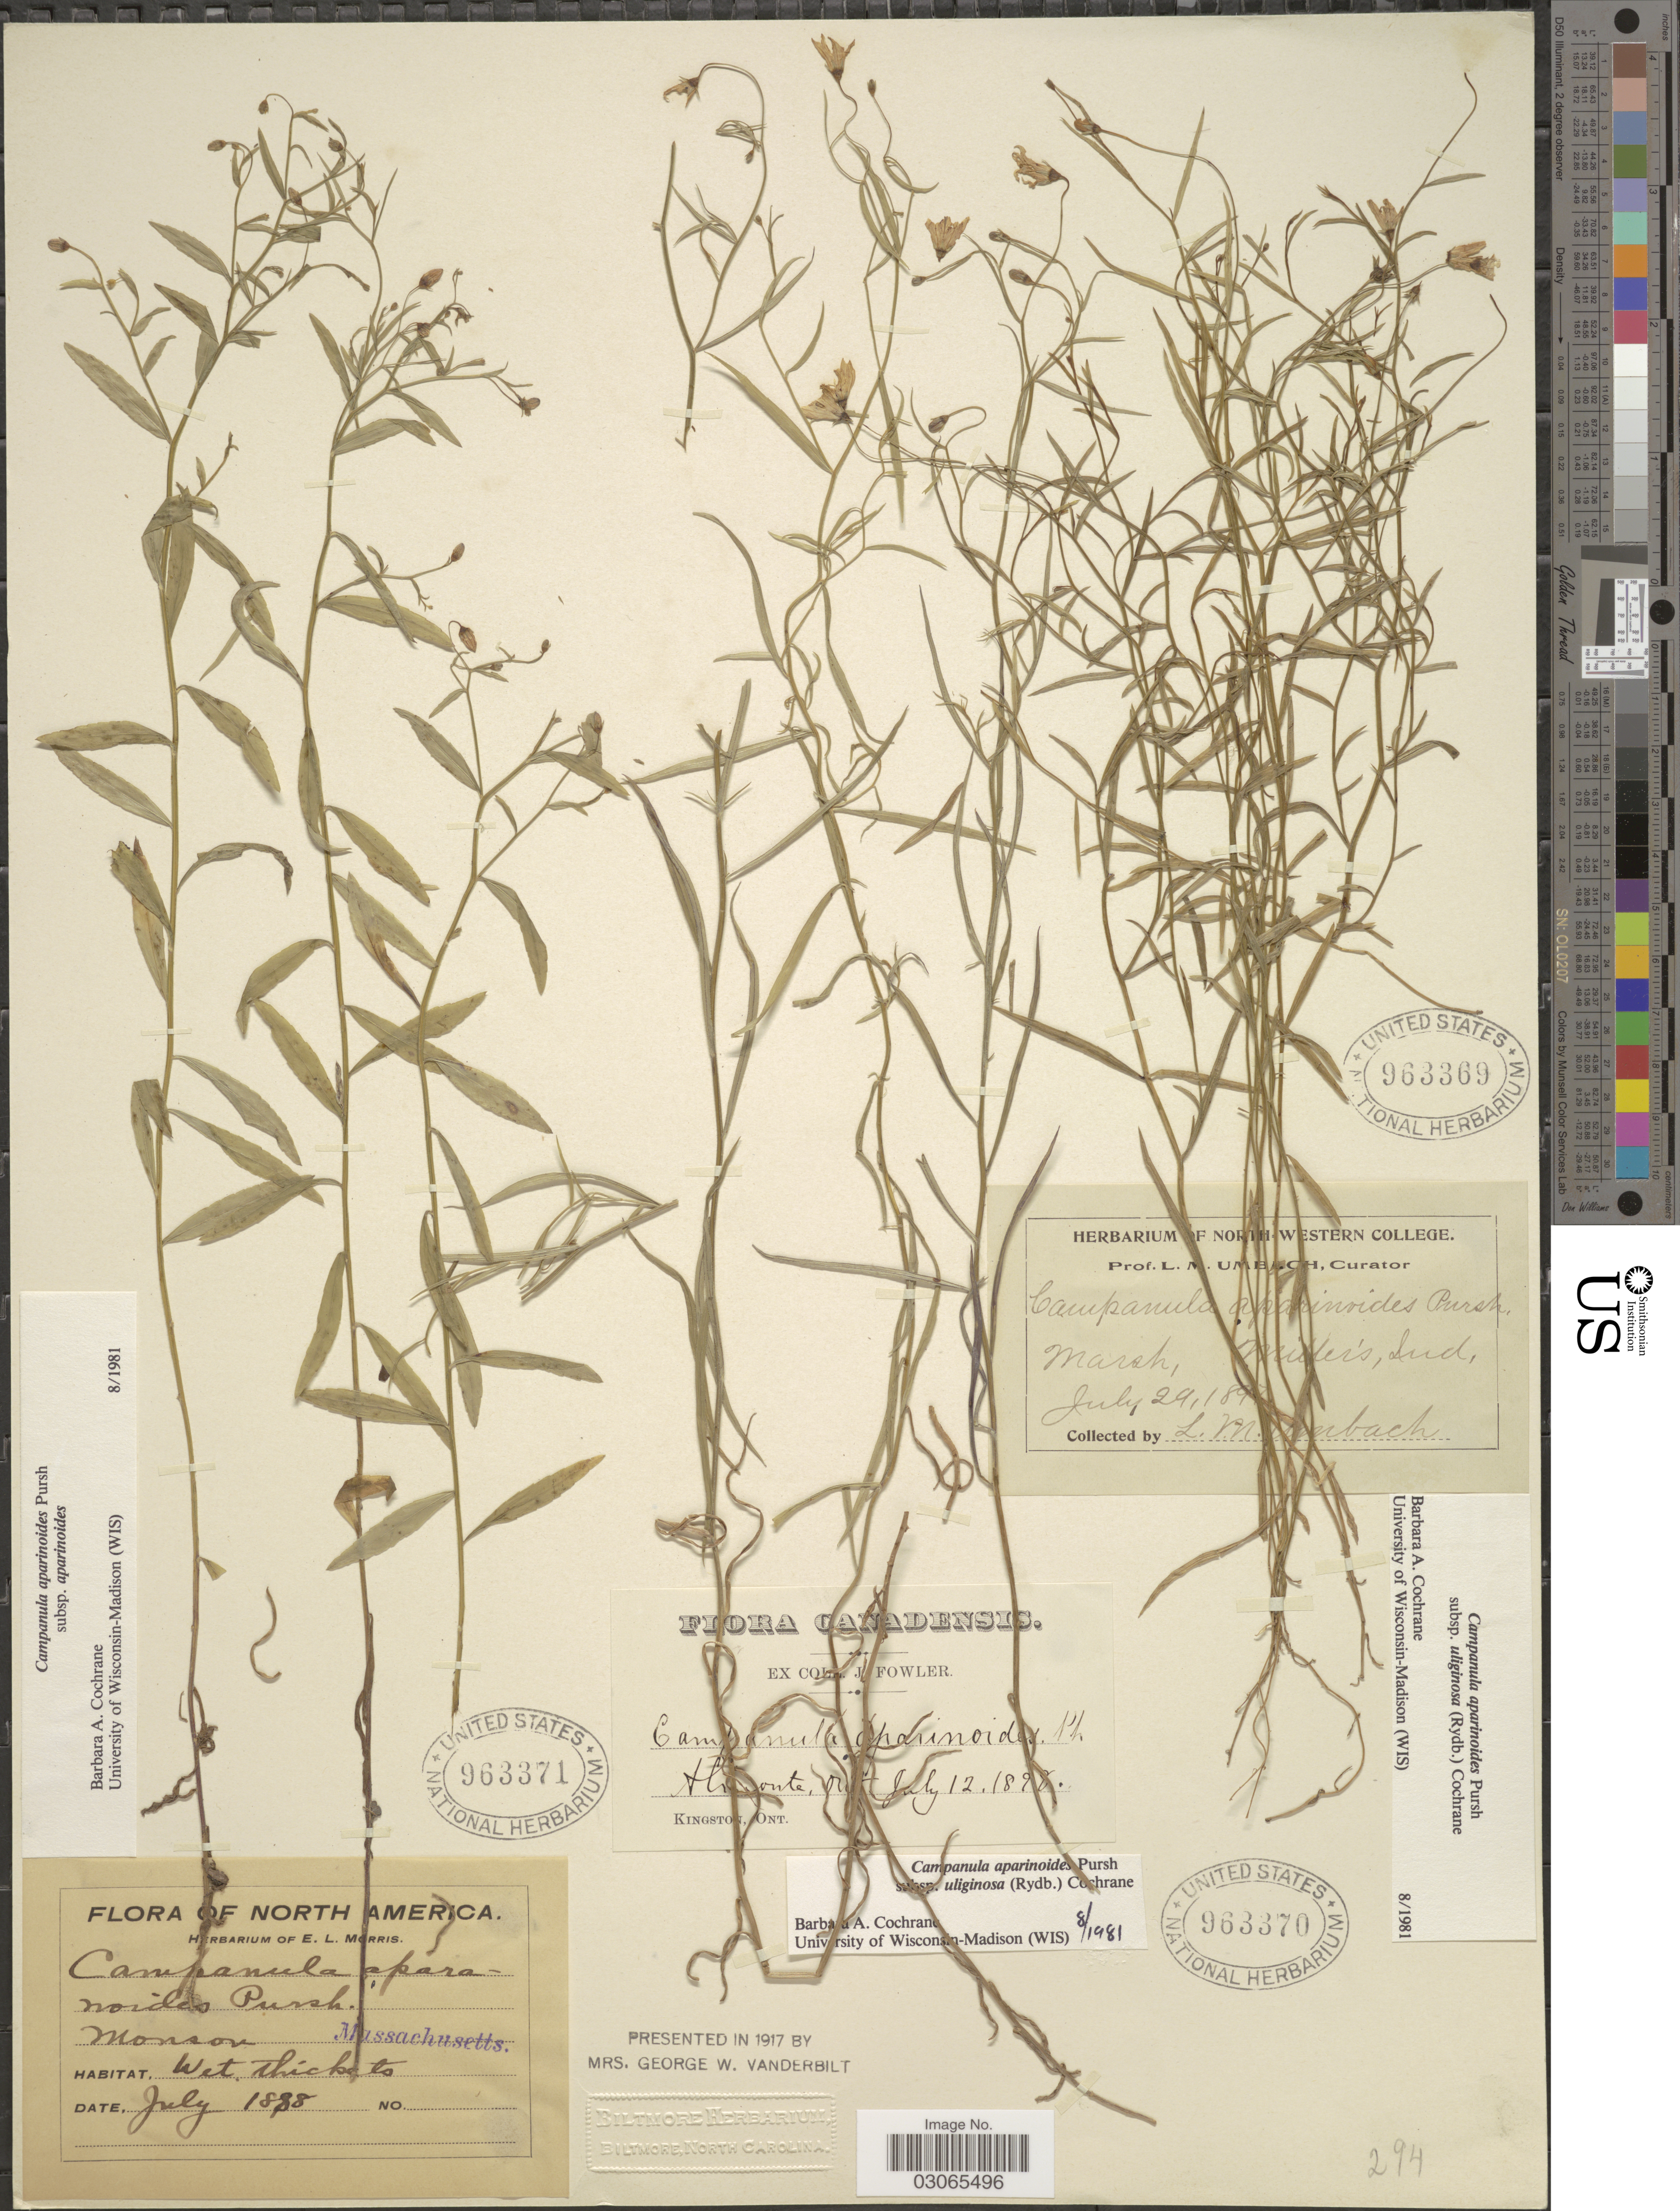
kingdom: Plantae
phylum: Tracheophyta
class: Magnoliopsida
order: Asterales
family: Campanulaceae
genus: Campanula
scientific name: Campanula aparinoides var. uliginosa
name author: (Rydb.) Gleason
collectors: ex herb. E.L. Morris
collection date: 1888-07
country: United States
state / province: Massachusetts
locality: Monson. Wet thickets.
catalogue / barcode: US 963371